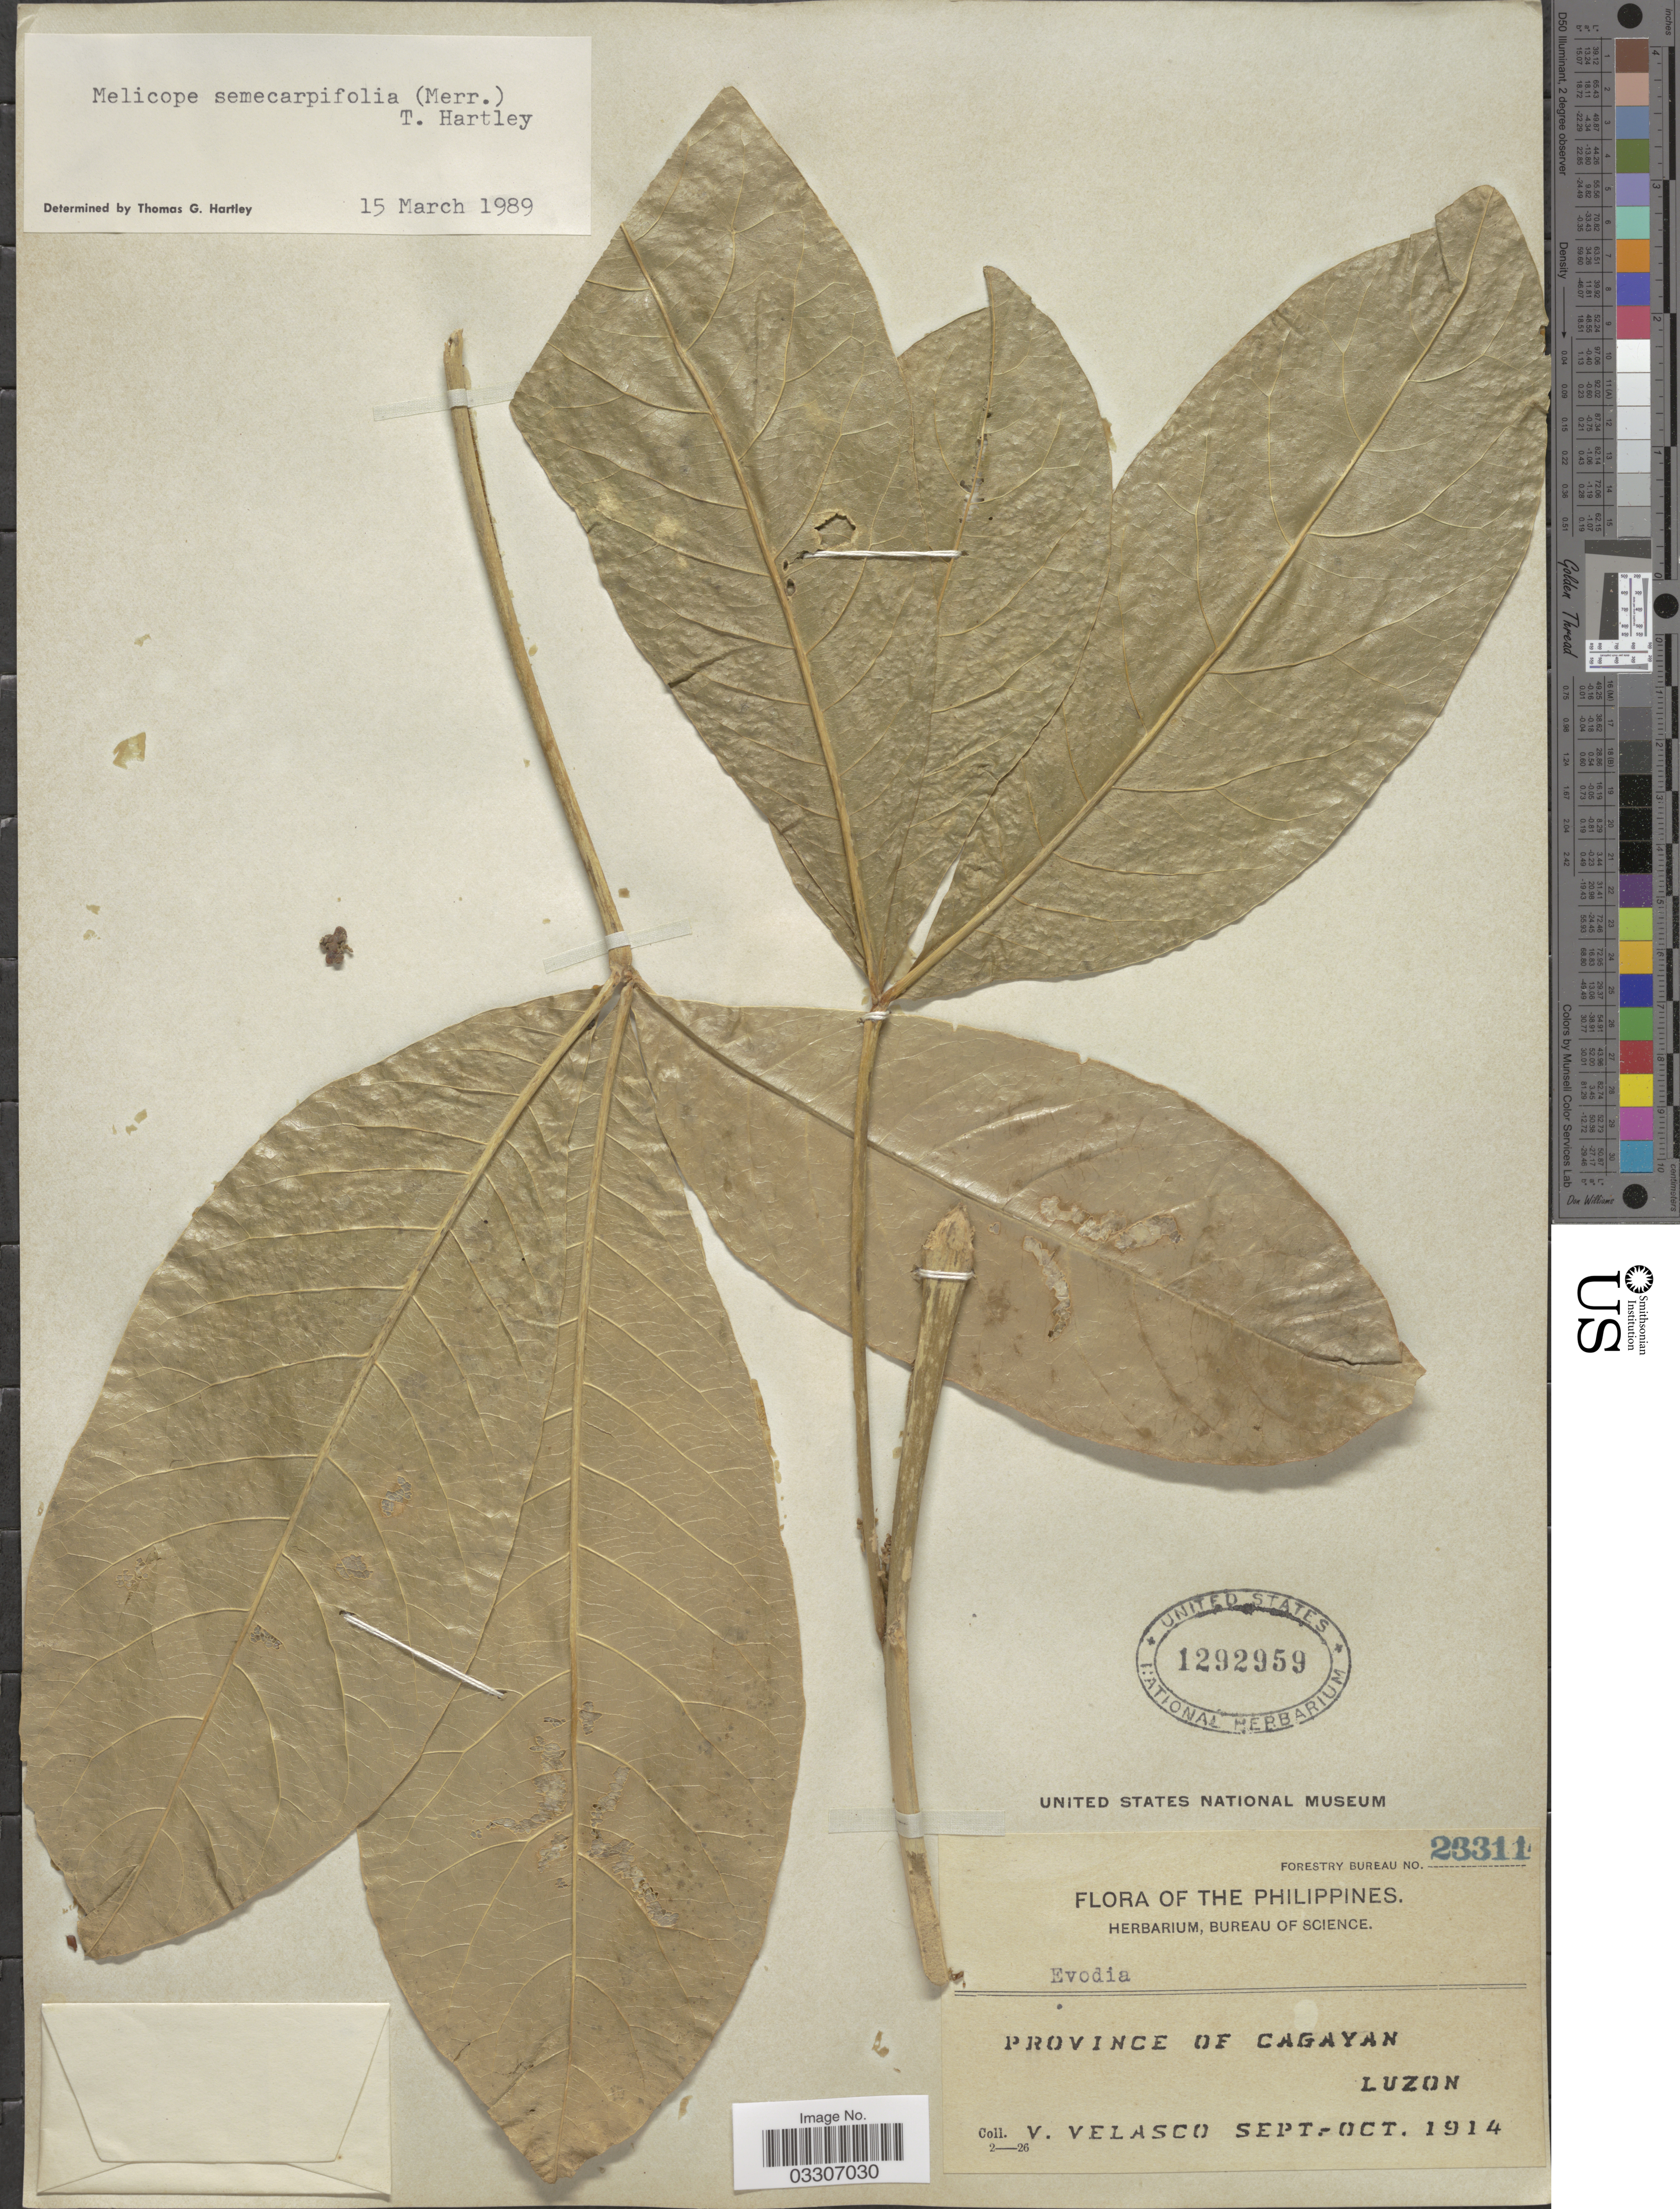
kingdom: Plantae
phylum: Tracheophyta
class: Magnoliopsida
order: Sapindales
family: Rutaceae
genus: Melicope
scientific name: Melicope semecarpifolia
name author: (Merr.) T.G. Hartley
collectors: V. Velasco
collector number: Forestry Bureau 23311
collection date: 1914-09/1914-10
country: Philippines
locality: Province of Cagayan Luzon.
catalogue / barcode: US 1292959